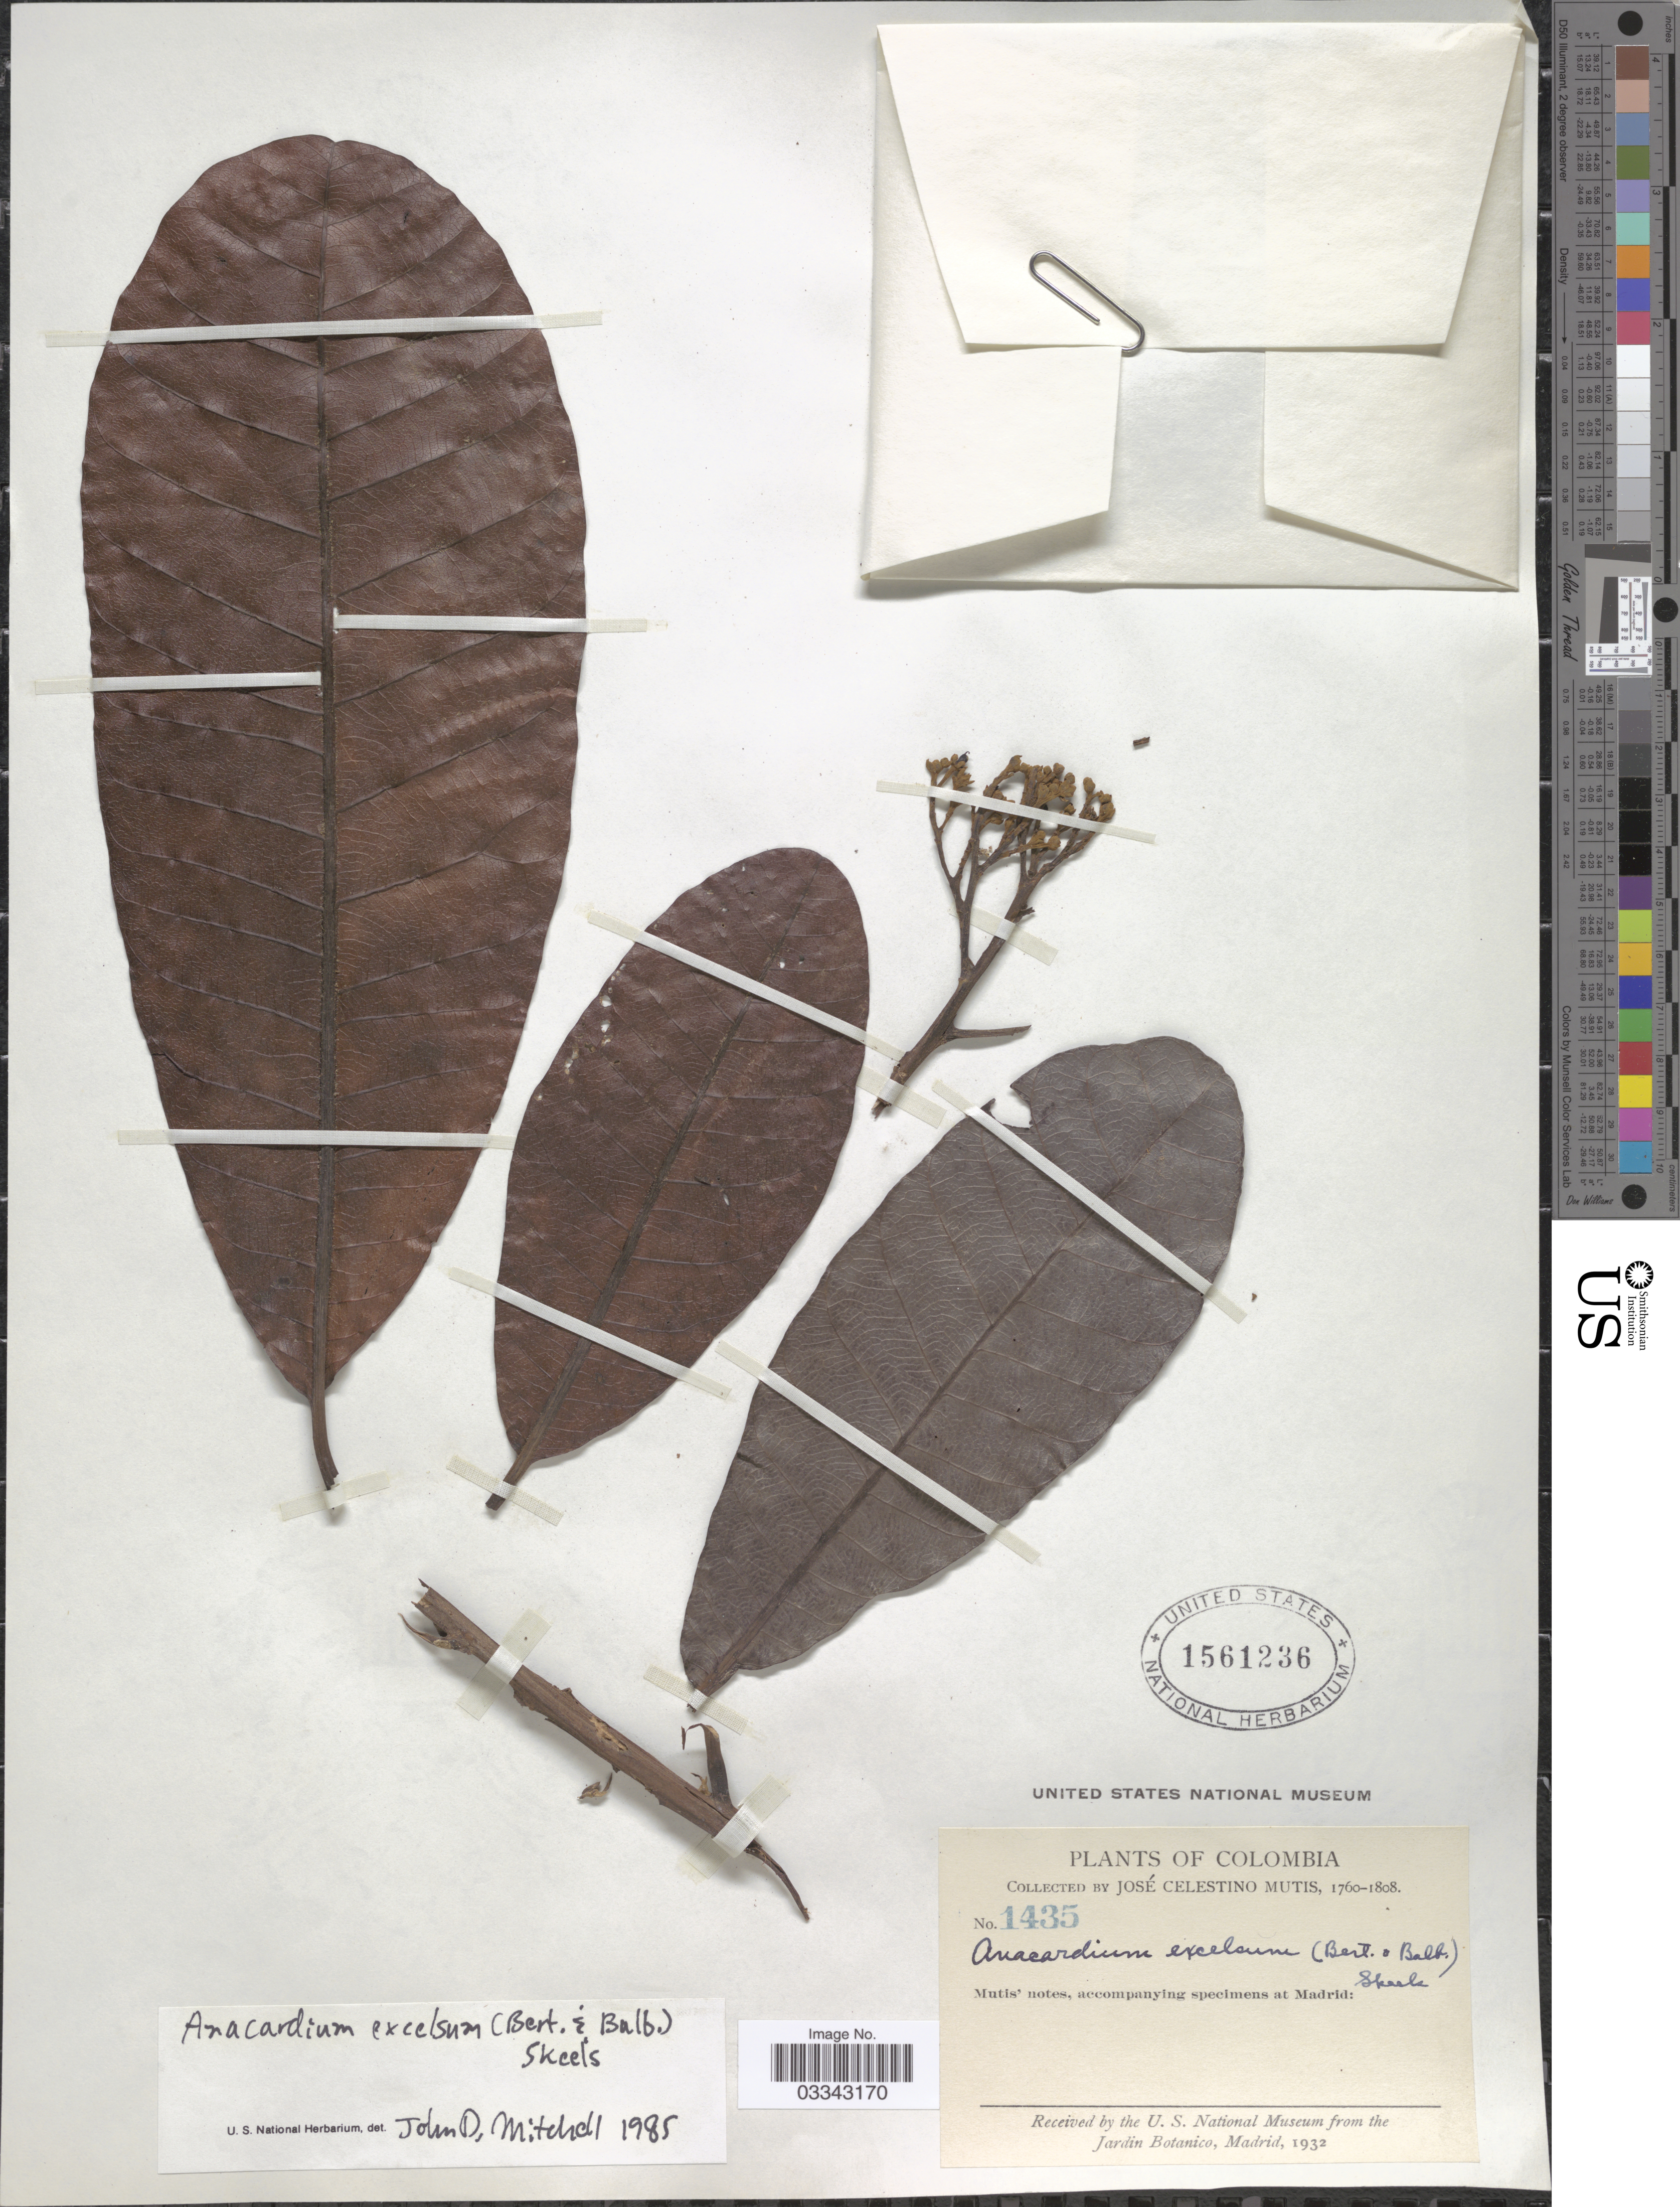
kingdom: Plantae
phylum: Tracheophyta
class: Magnoliopsida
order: Sapindales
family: Anacardiaceae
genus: Anacardium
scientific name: Anacardium excelsum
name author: (Kunth) Skeels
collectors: J. C. B. Mutis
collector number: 1435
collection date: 1760/1808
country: Colombia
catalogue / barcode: US 1561236